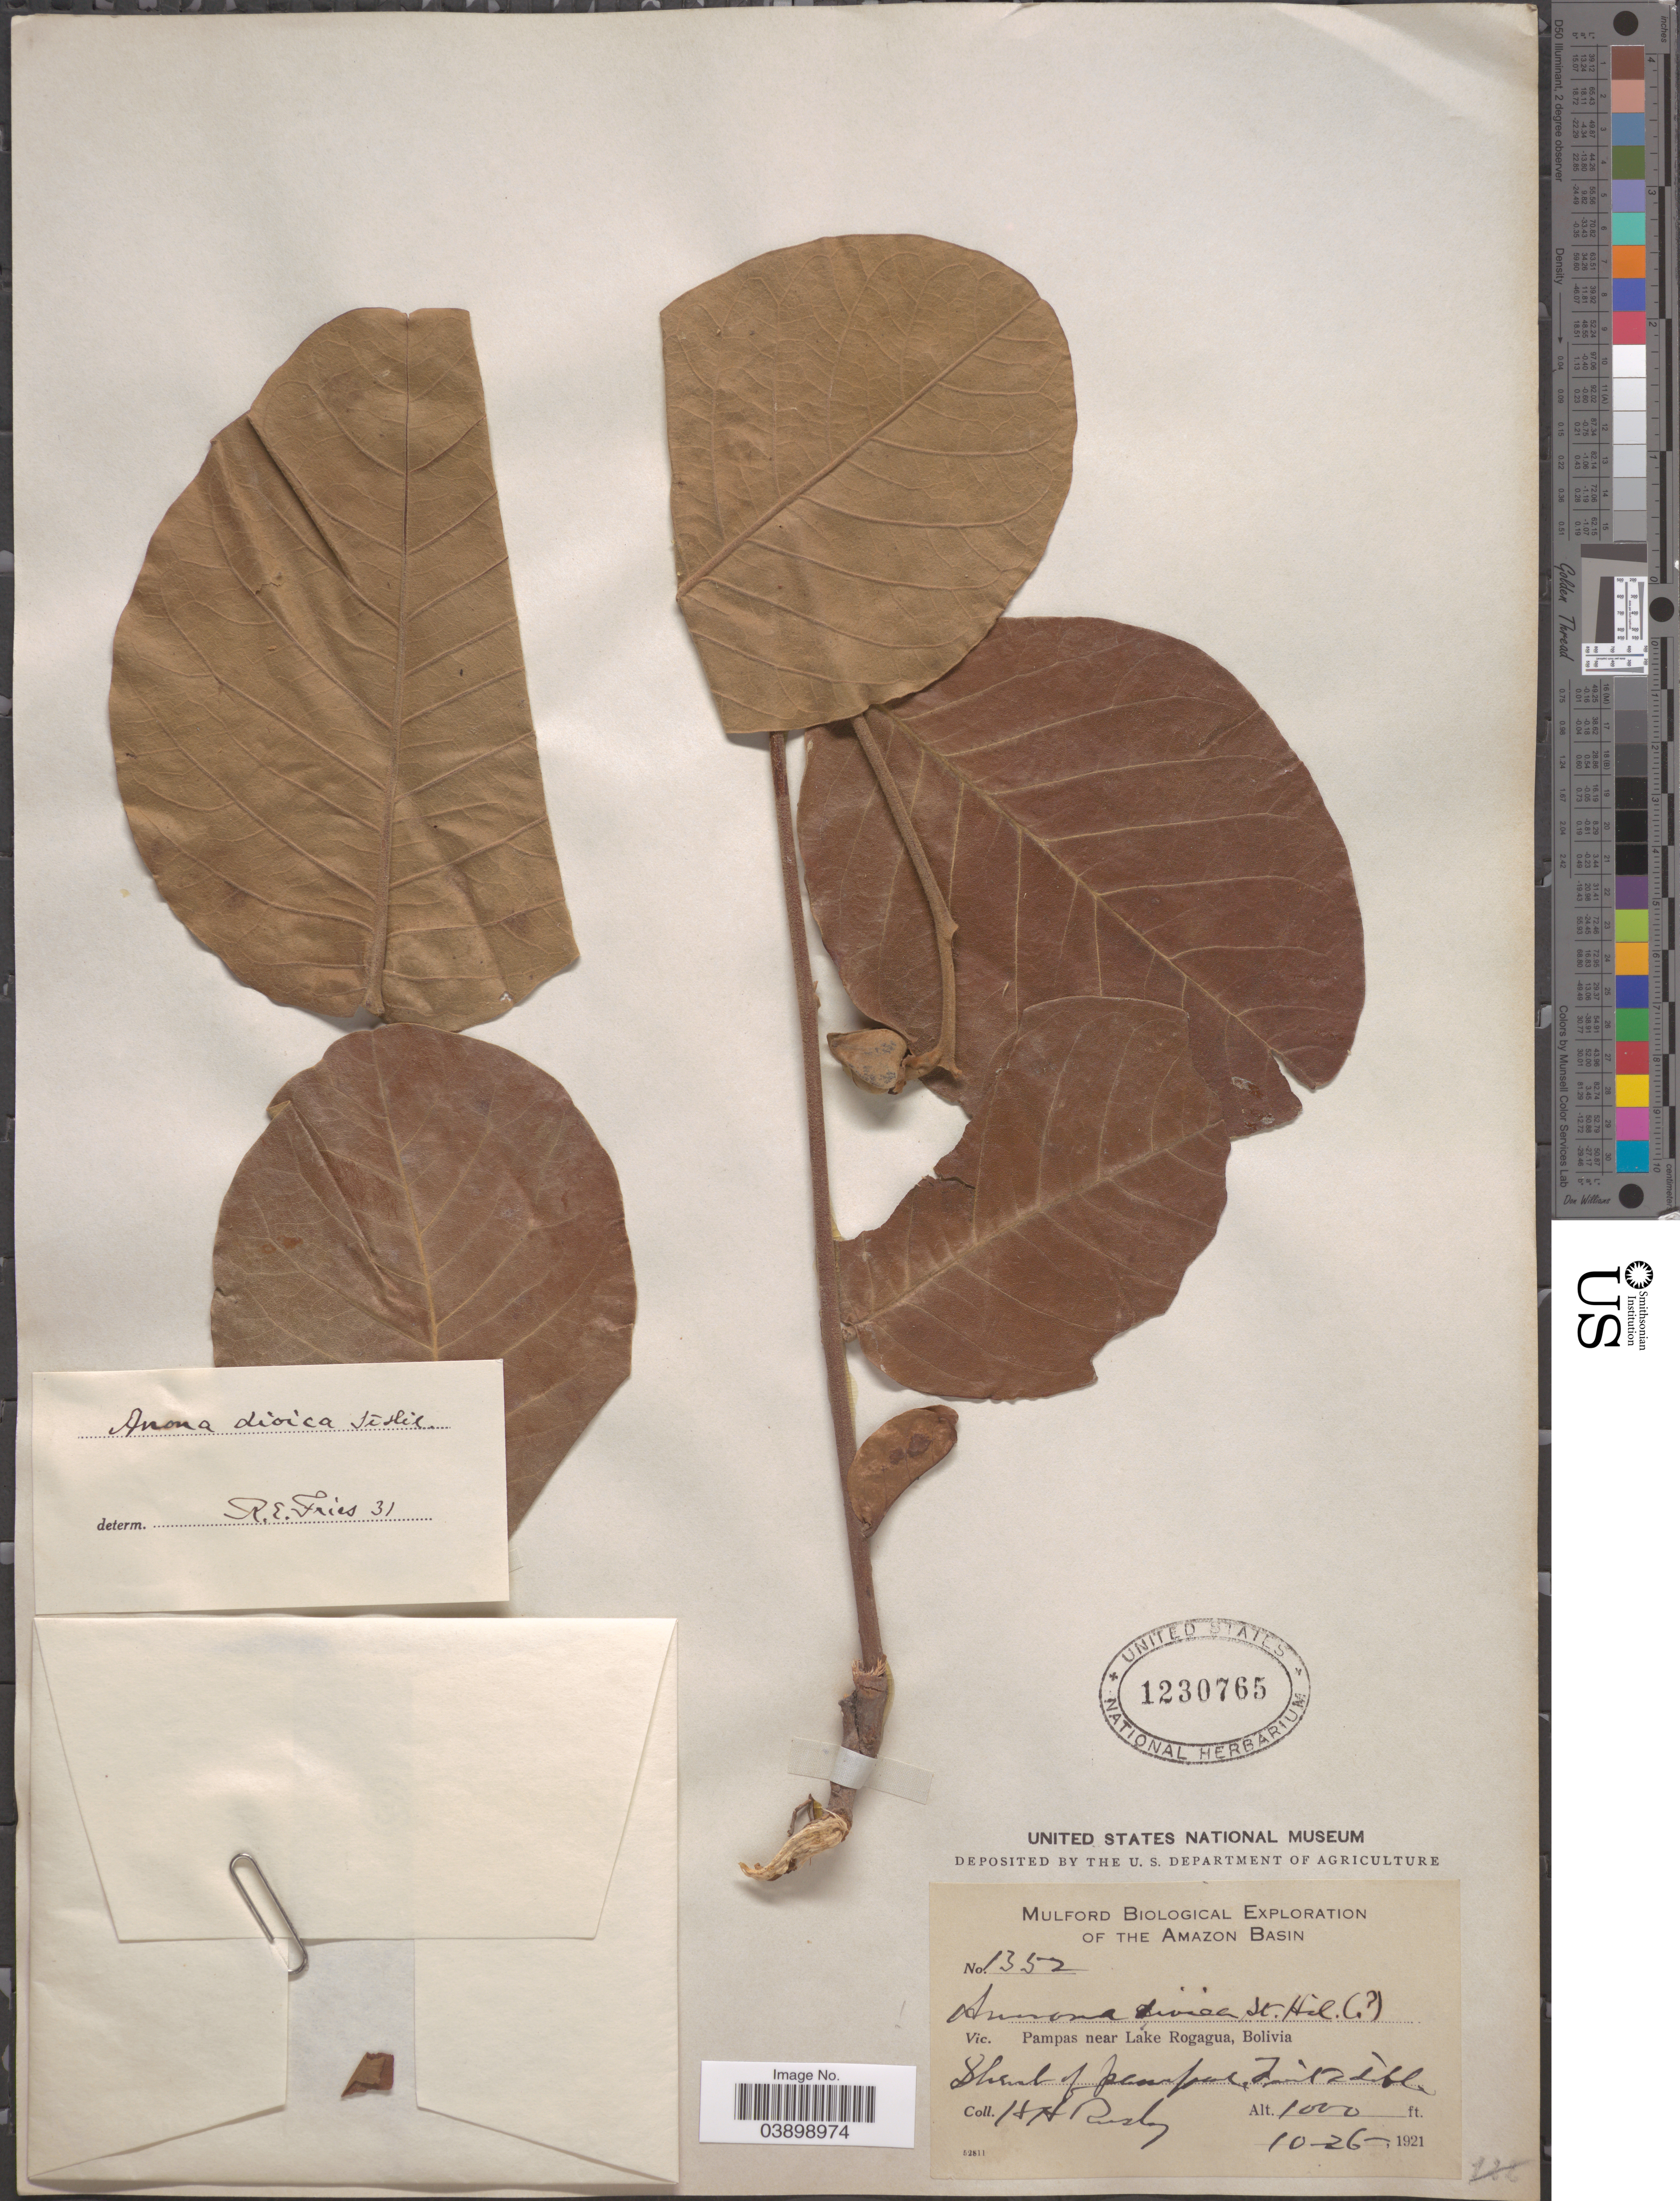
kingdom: Plantae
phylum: Tracheophyta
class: Magnoliopsida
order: Magnoliales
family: Annonaceae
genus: Annona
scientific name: Annona dioica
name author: A. St.-Hil.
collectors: H. H. Rusby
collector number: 1352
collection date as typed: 10-26-1921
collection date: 1921-10-26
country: Bolivia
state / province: Beni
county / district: José Ballivián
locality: Pampas near Lake Rogagua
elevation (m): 305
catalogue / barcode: US 1230765